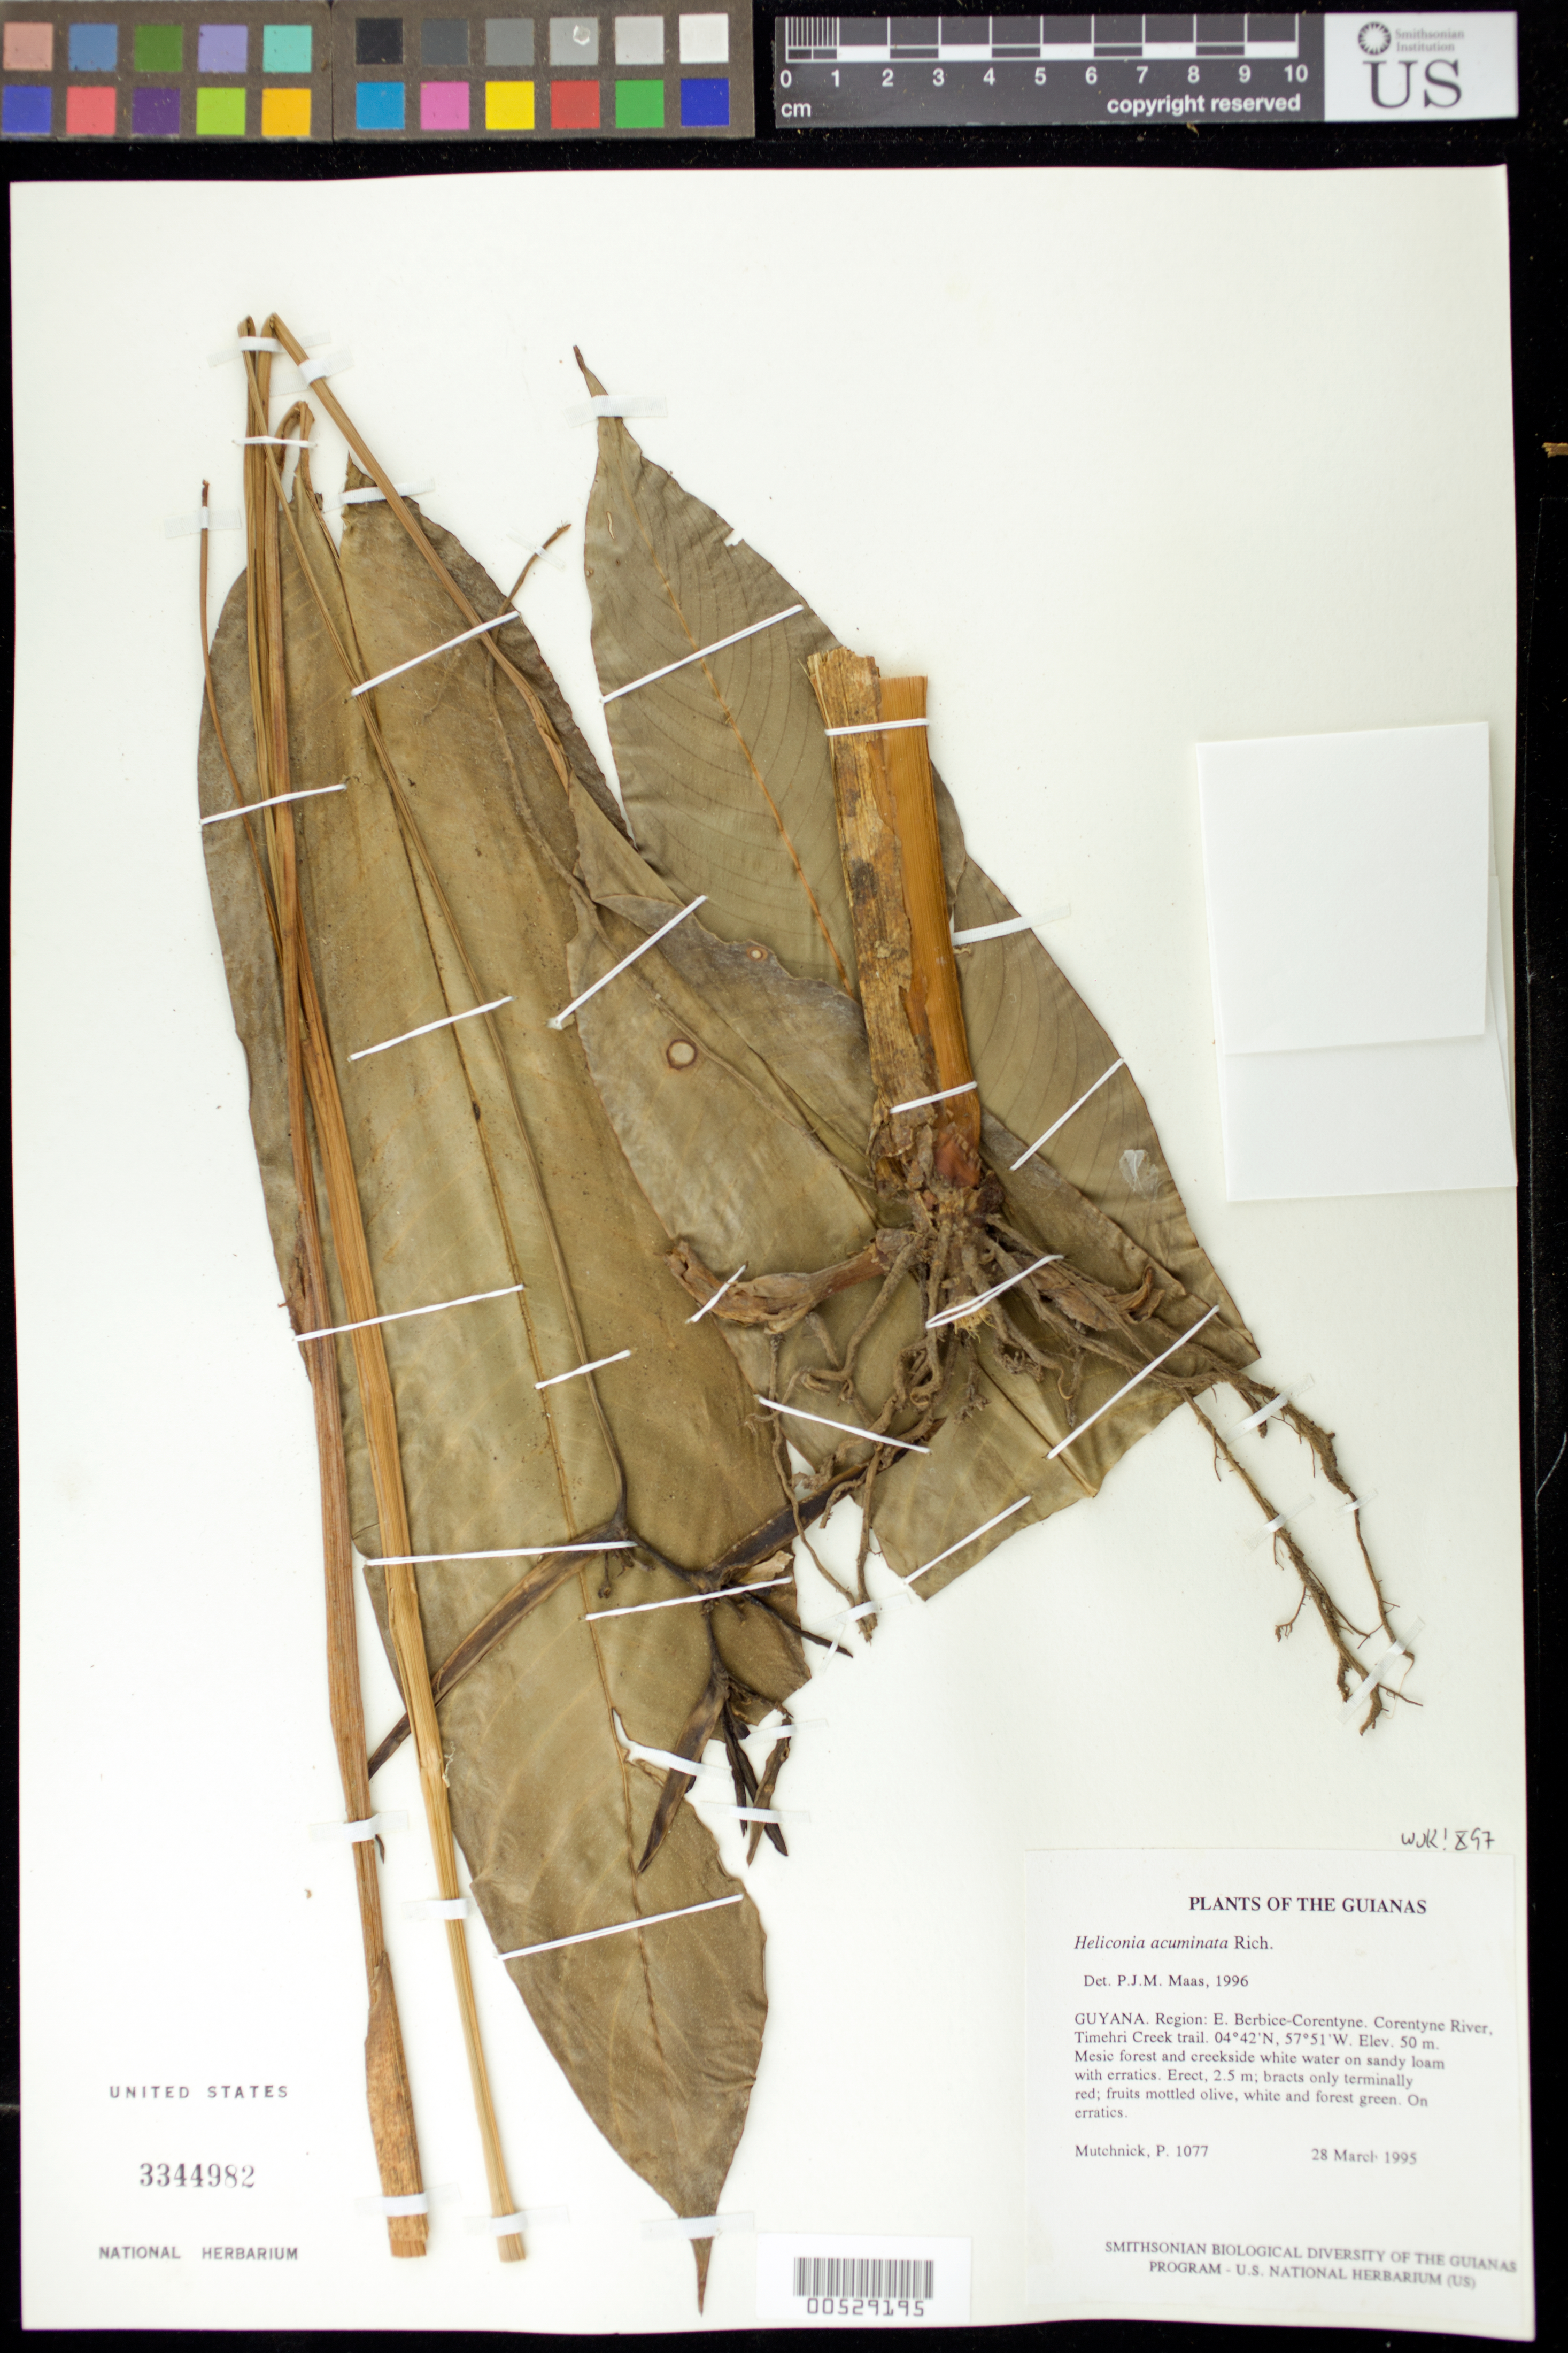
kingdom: Plantae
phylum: Tracheophyta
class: Liliopsida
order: Zingiberales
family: Heliconiaceae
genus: Heliconia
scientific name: Heliconia acuminata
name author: A. Rich.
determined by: Maas, Paul J. M.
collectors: P. Mutchnick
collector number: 1077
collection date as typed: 28 March 1995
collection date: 1995-03-28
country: Guyana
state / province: E. Berbice-Corentyne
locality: Corentyne River, Timehri Creek trail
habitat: Mesic forest and creekside white water on sandy loam with erratics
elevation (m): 50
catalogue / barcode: US 3344982